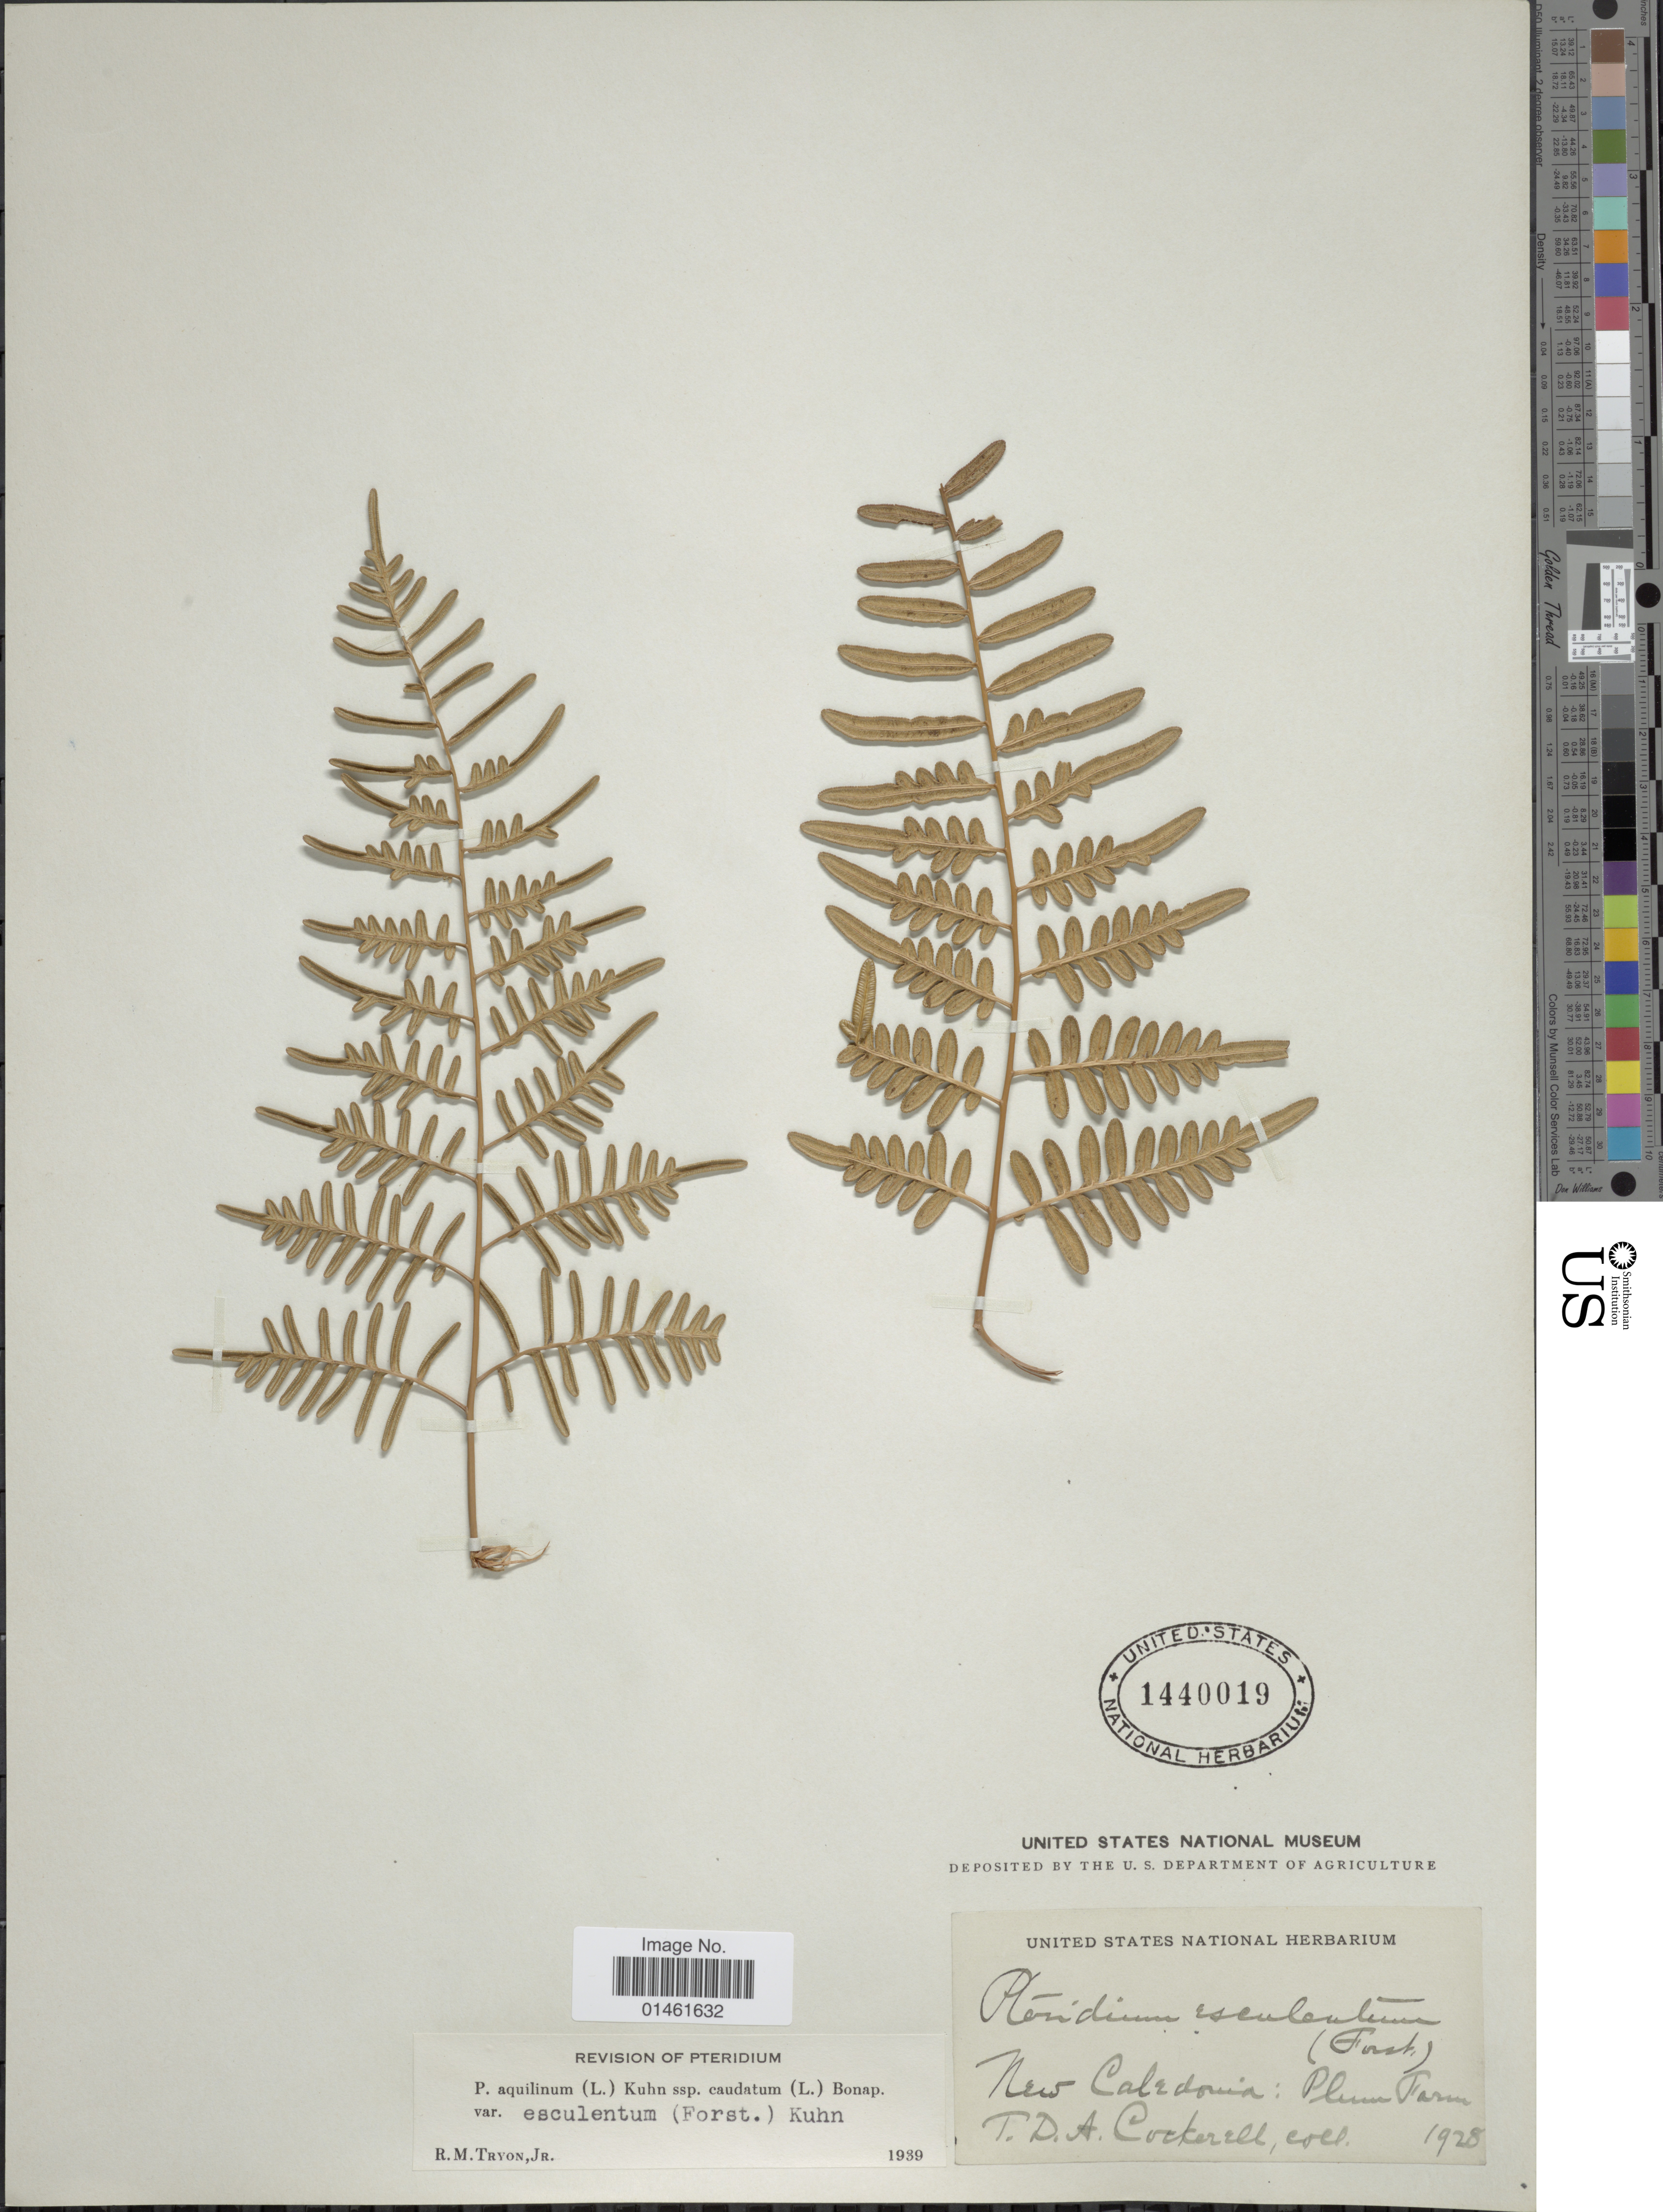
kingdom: Plantae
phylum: Tracheophyta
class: Polypodiopsida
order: Polypodiales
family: Dennstaedtiaceae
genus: Pteridium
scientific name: Pteridium esculentum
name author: (G. Forst.) Cockayne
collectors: T. Cockerell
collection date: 1928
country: New Caledonia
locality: New Caledonia: Plum farm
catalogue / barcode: US 1440019